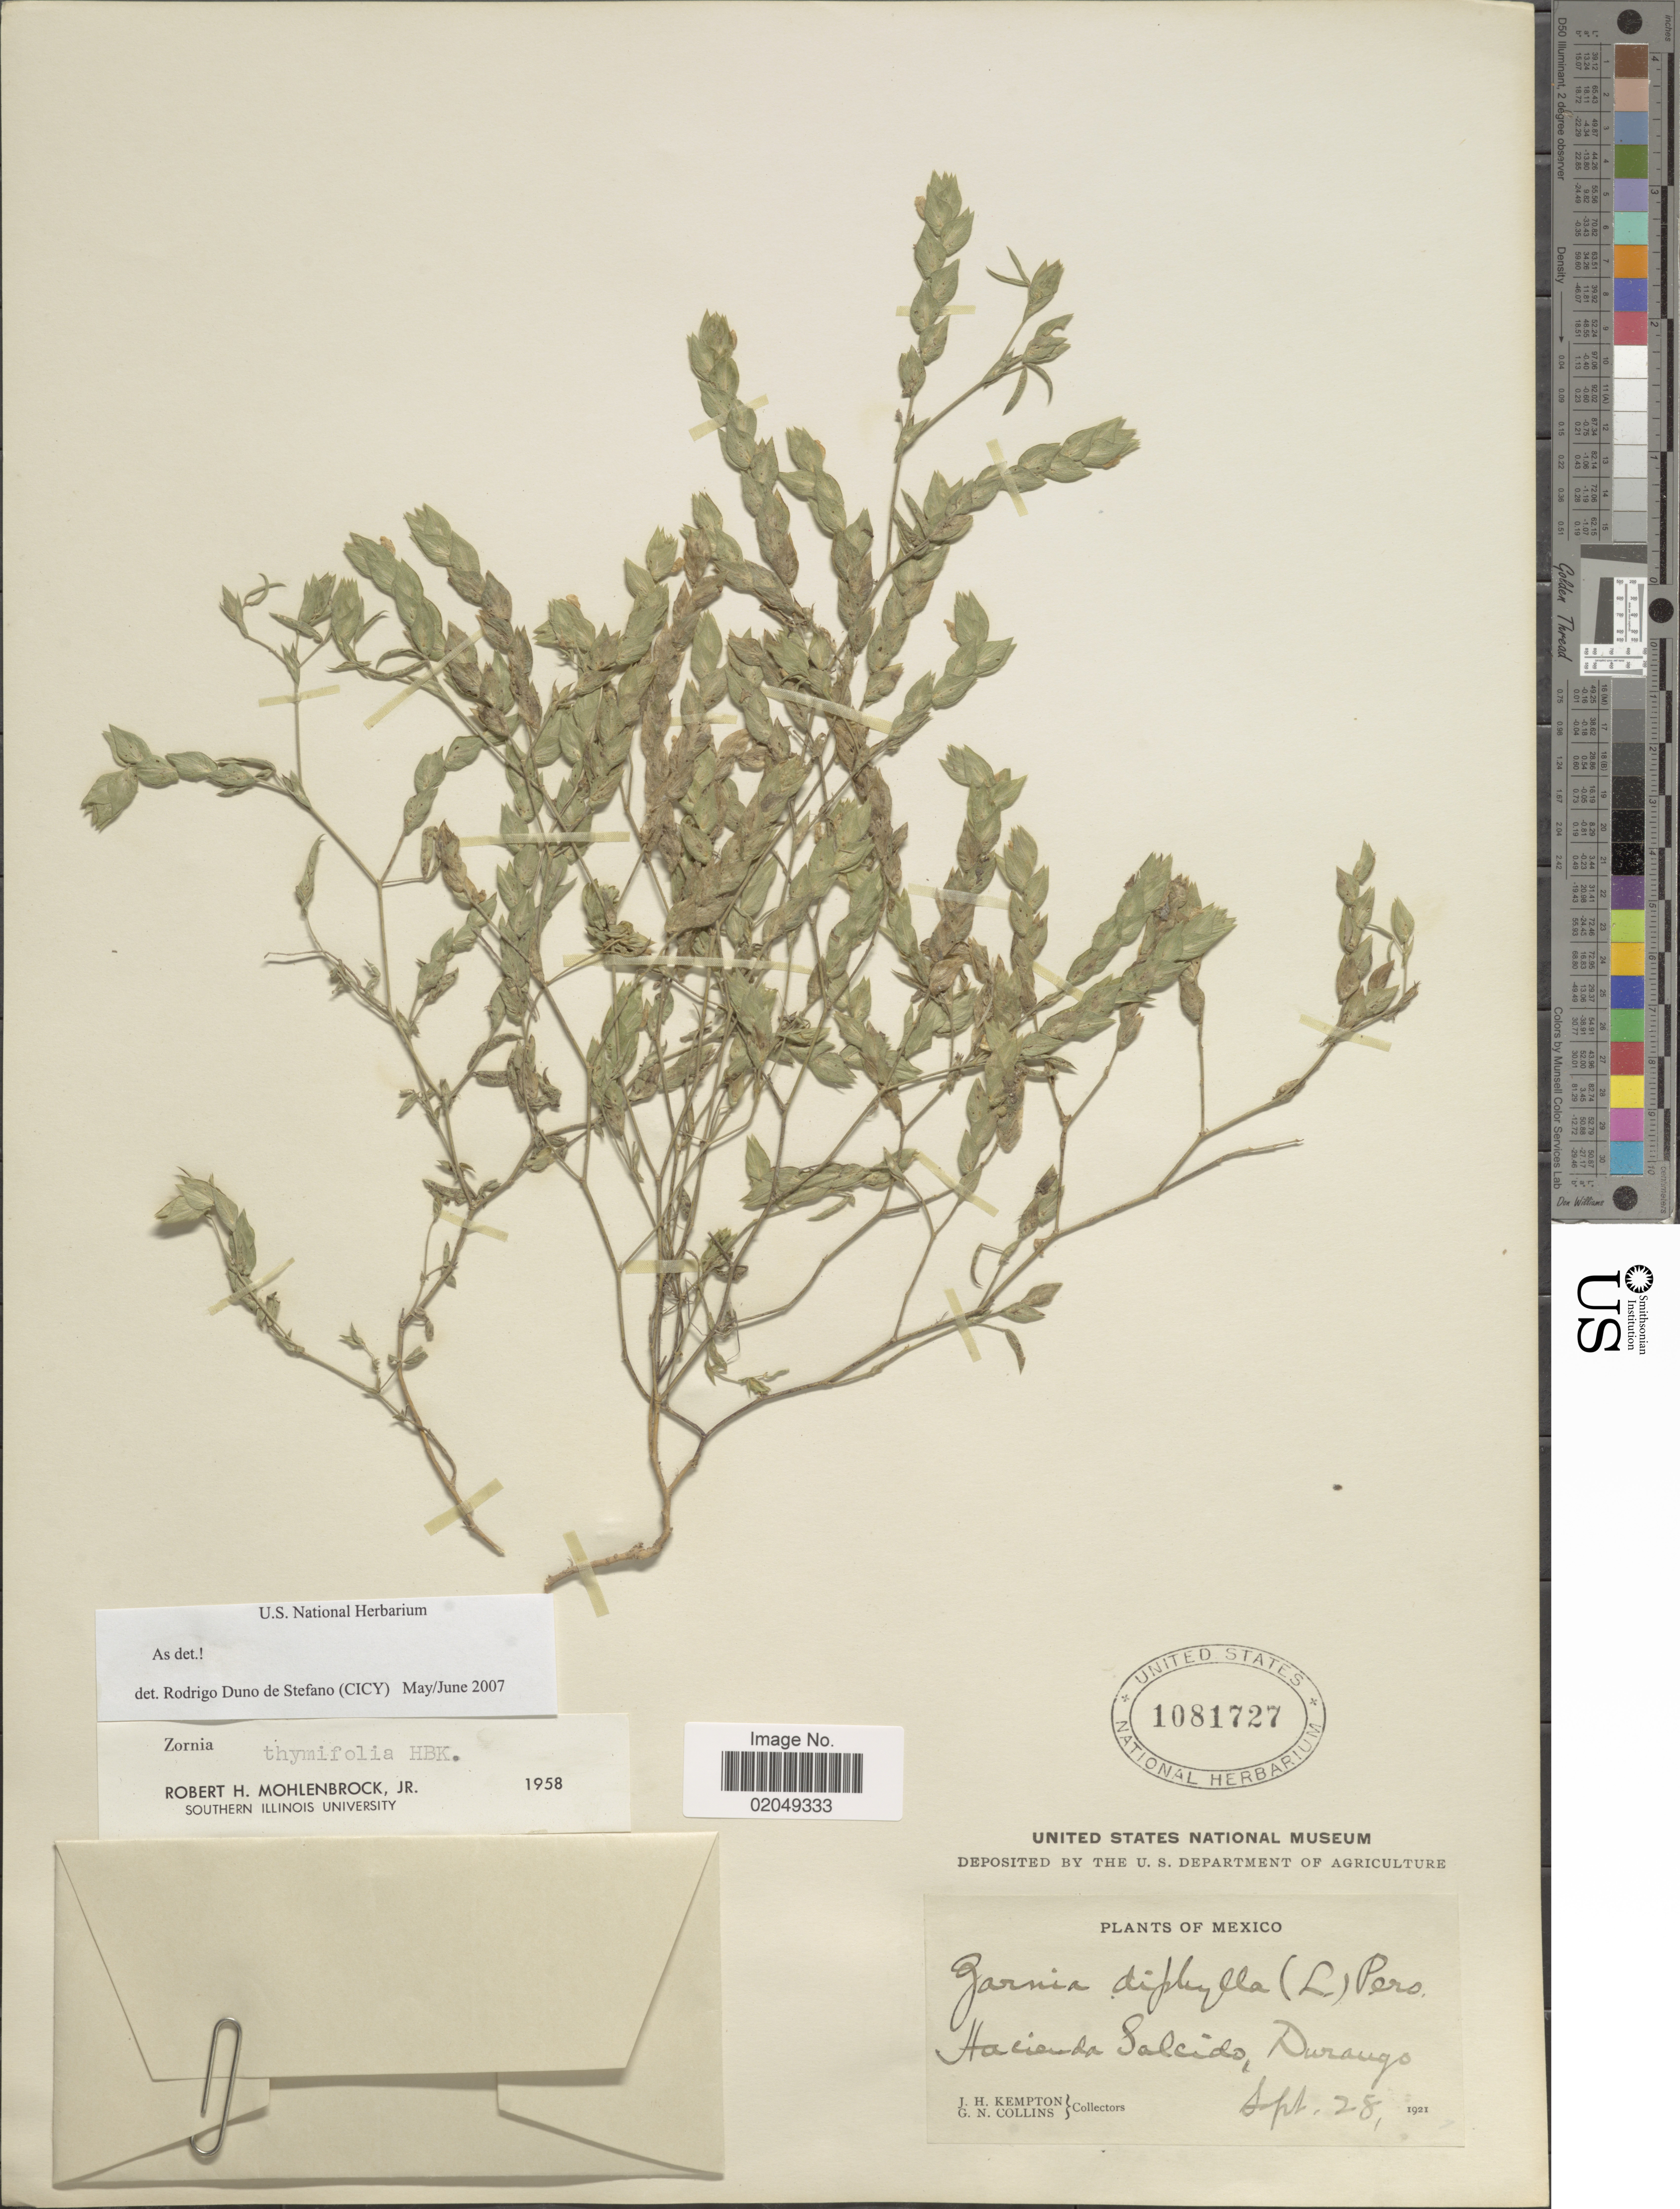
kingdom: Plantae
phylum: Tracheophyta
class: Magnoliopsida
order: Fabales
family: Fabaceae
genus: Zornia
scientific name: Zornia thymifolia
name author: Kunth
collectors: J. H. Kempton & G. Collins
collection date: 1921-09-28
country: Mexico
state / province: Durango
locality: Haciendo Salcido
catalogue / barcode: US 1081727